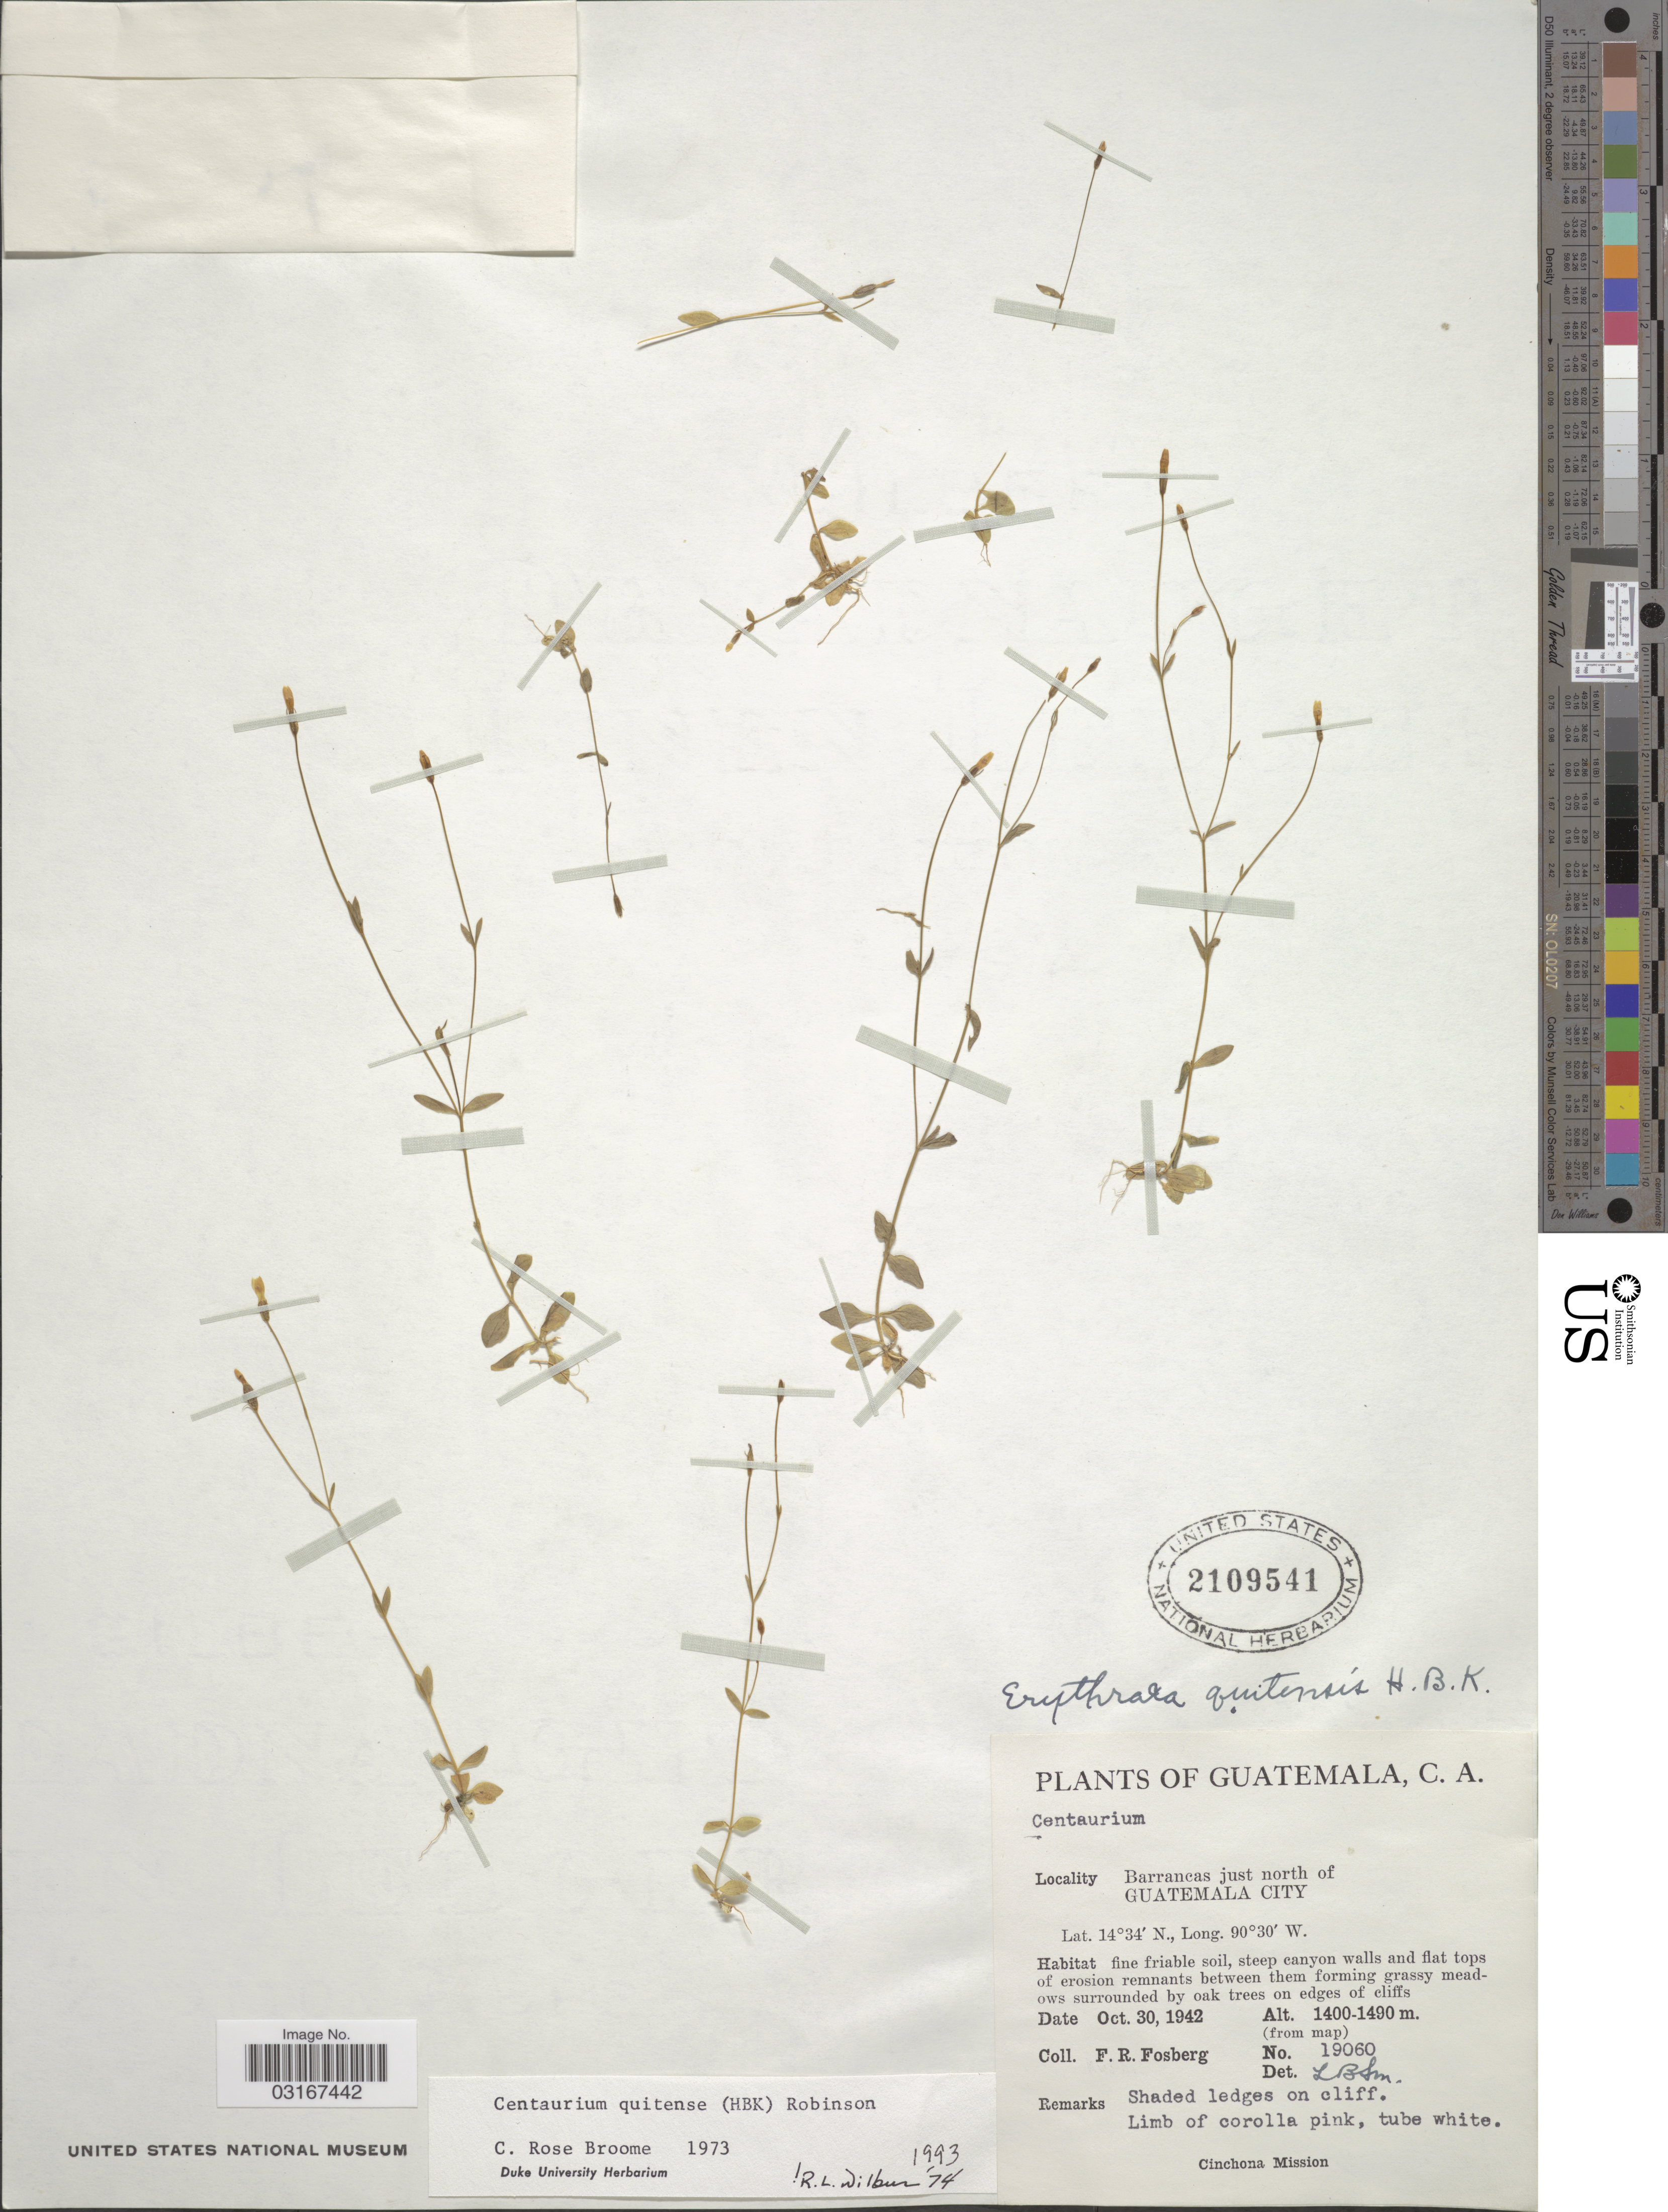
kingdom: Plantae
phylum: Tracheophyta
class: Magnoliopsida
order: Gentianales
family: Gentianaceae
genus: Centaurium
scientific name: Centaurium quitense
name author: (Kunth) B.L. Rob.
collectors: F. R. Fosberg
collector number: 19060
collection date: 1942-10-30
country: Guatemala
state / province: Guatemala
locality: Barrancas just north of Guatemala City.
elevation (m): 1400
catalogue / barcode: US 2109541